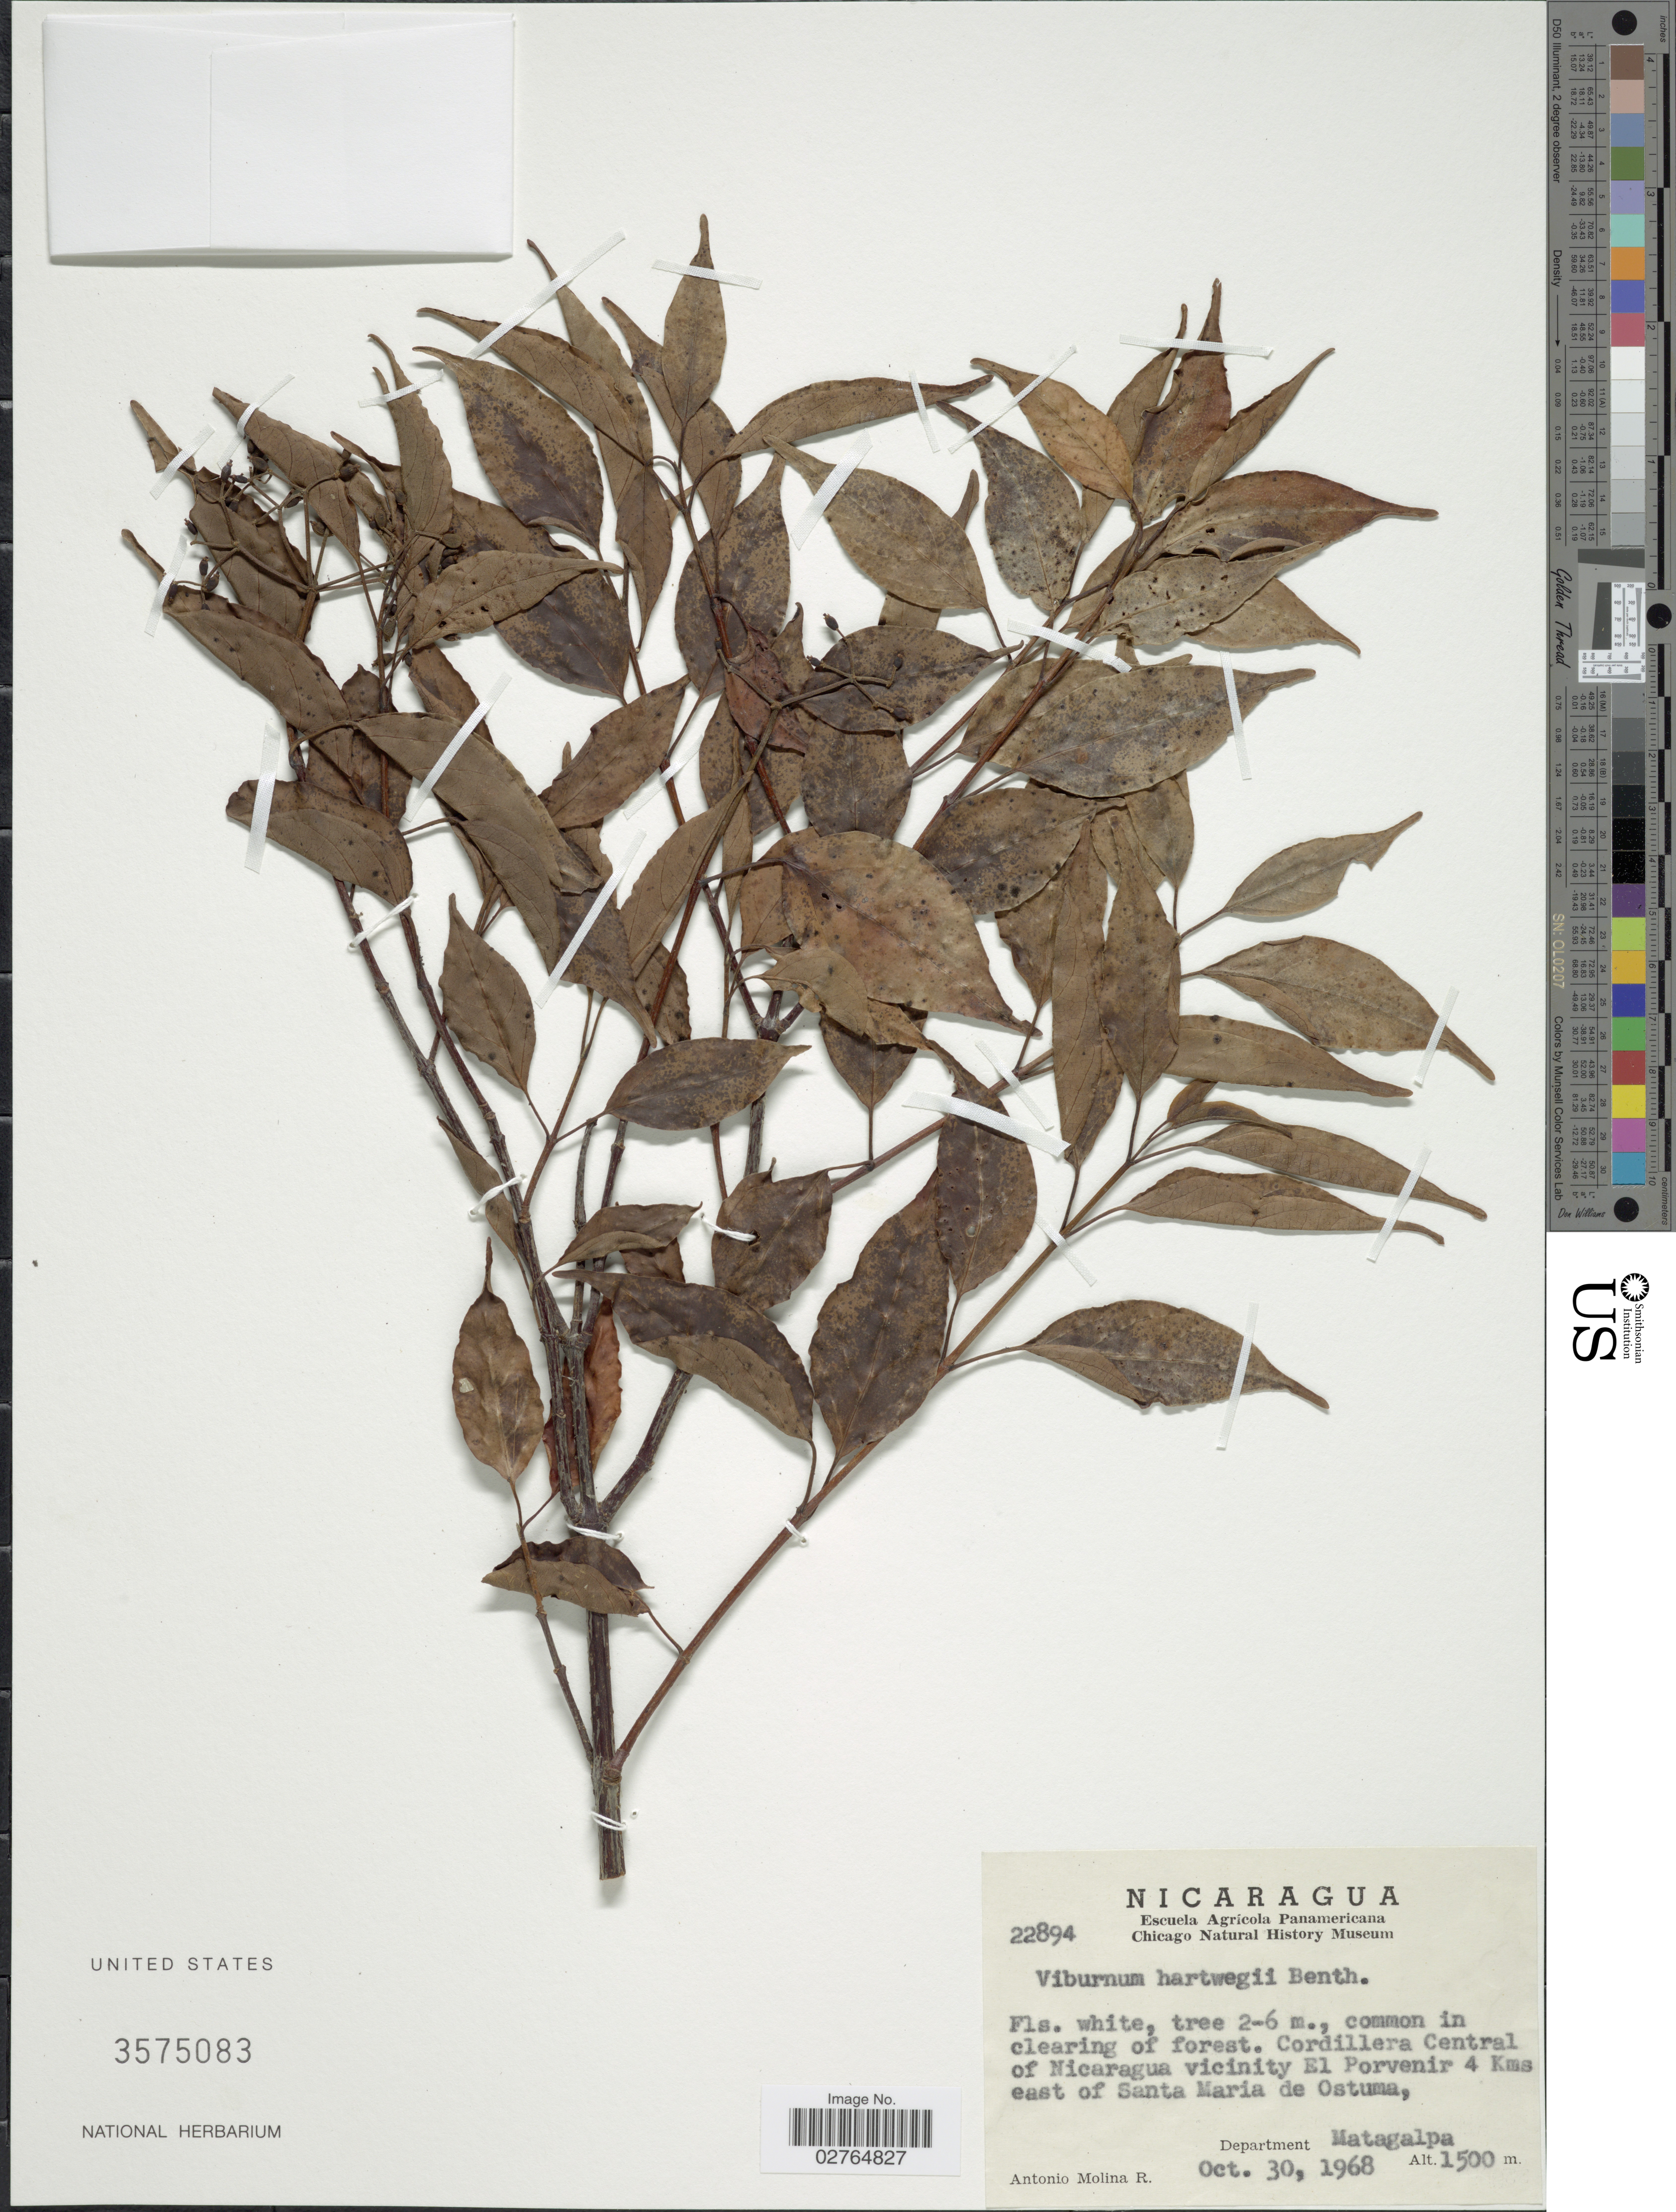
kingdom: Plantae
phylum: Tracheophyta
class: Magnoliopsida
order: Dipsacales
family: Viburnaceae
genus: Viburnum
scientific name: Viburnum hartwegii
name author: Benth.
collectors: A. Molina R.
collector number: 22894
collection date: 1968-10-30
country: Nicaragua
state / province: Matagalpa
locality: Cordillera Central of Nicaragua vicinity El Porvenir 4 Kms east of Santa Maria de Ostuma.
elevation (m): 1500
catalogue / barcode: US 3575083